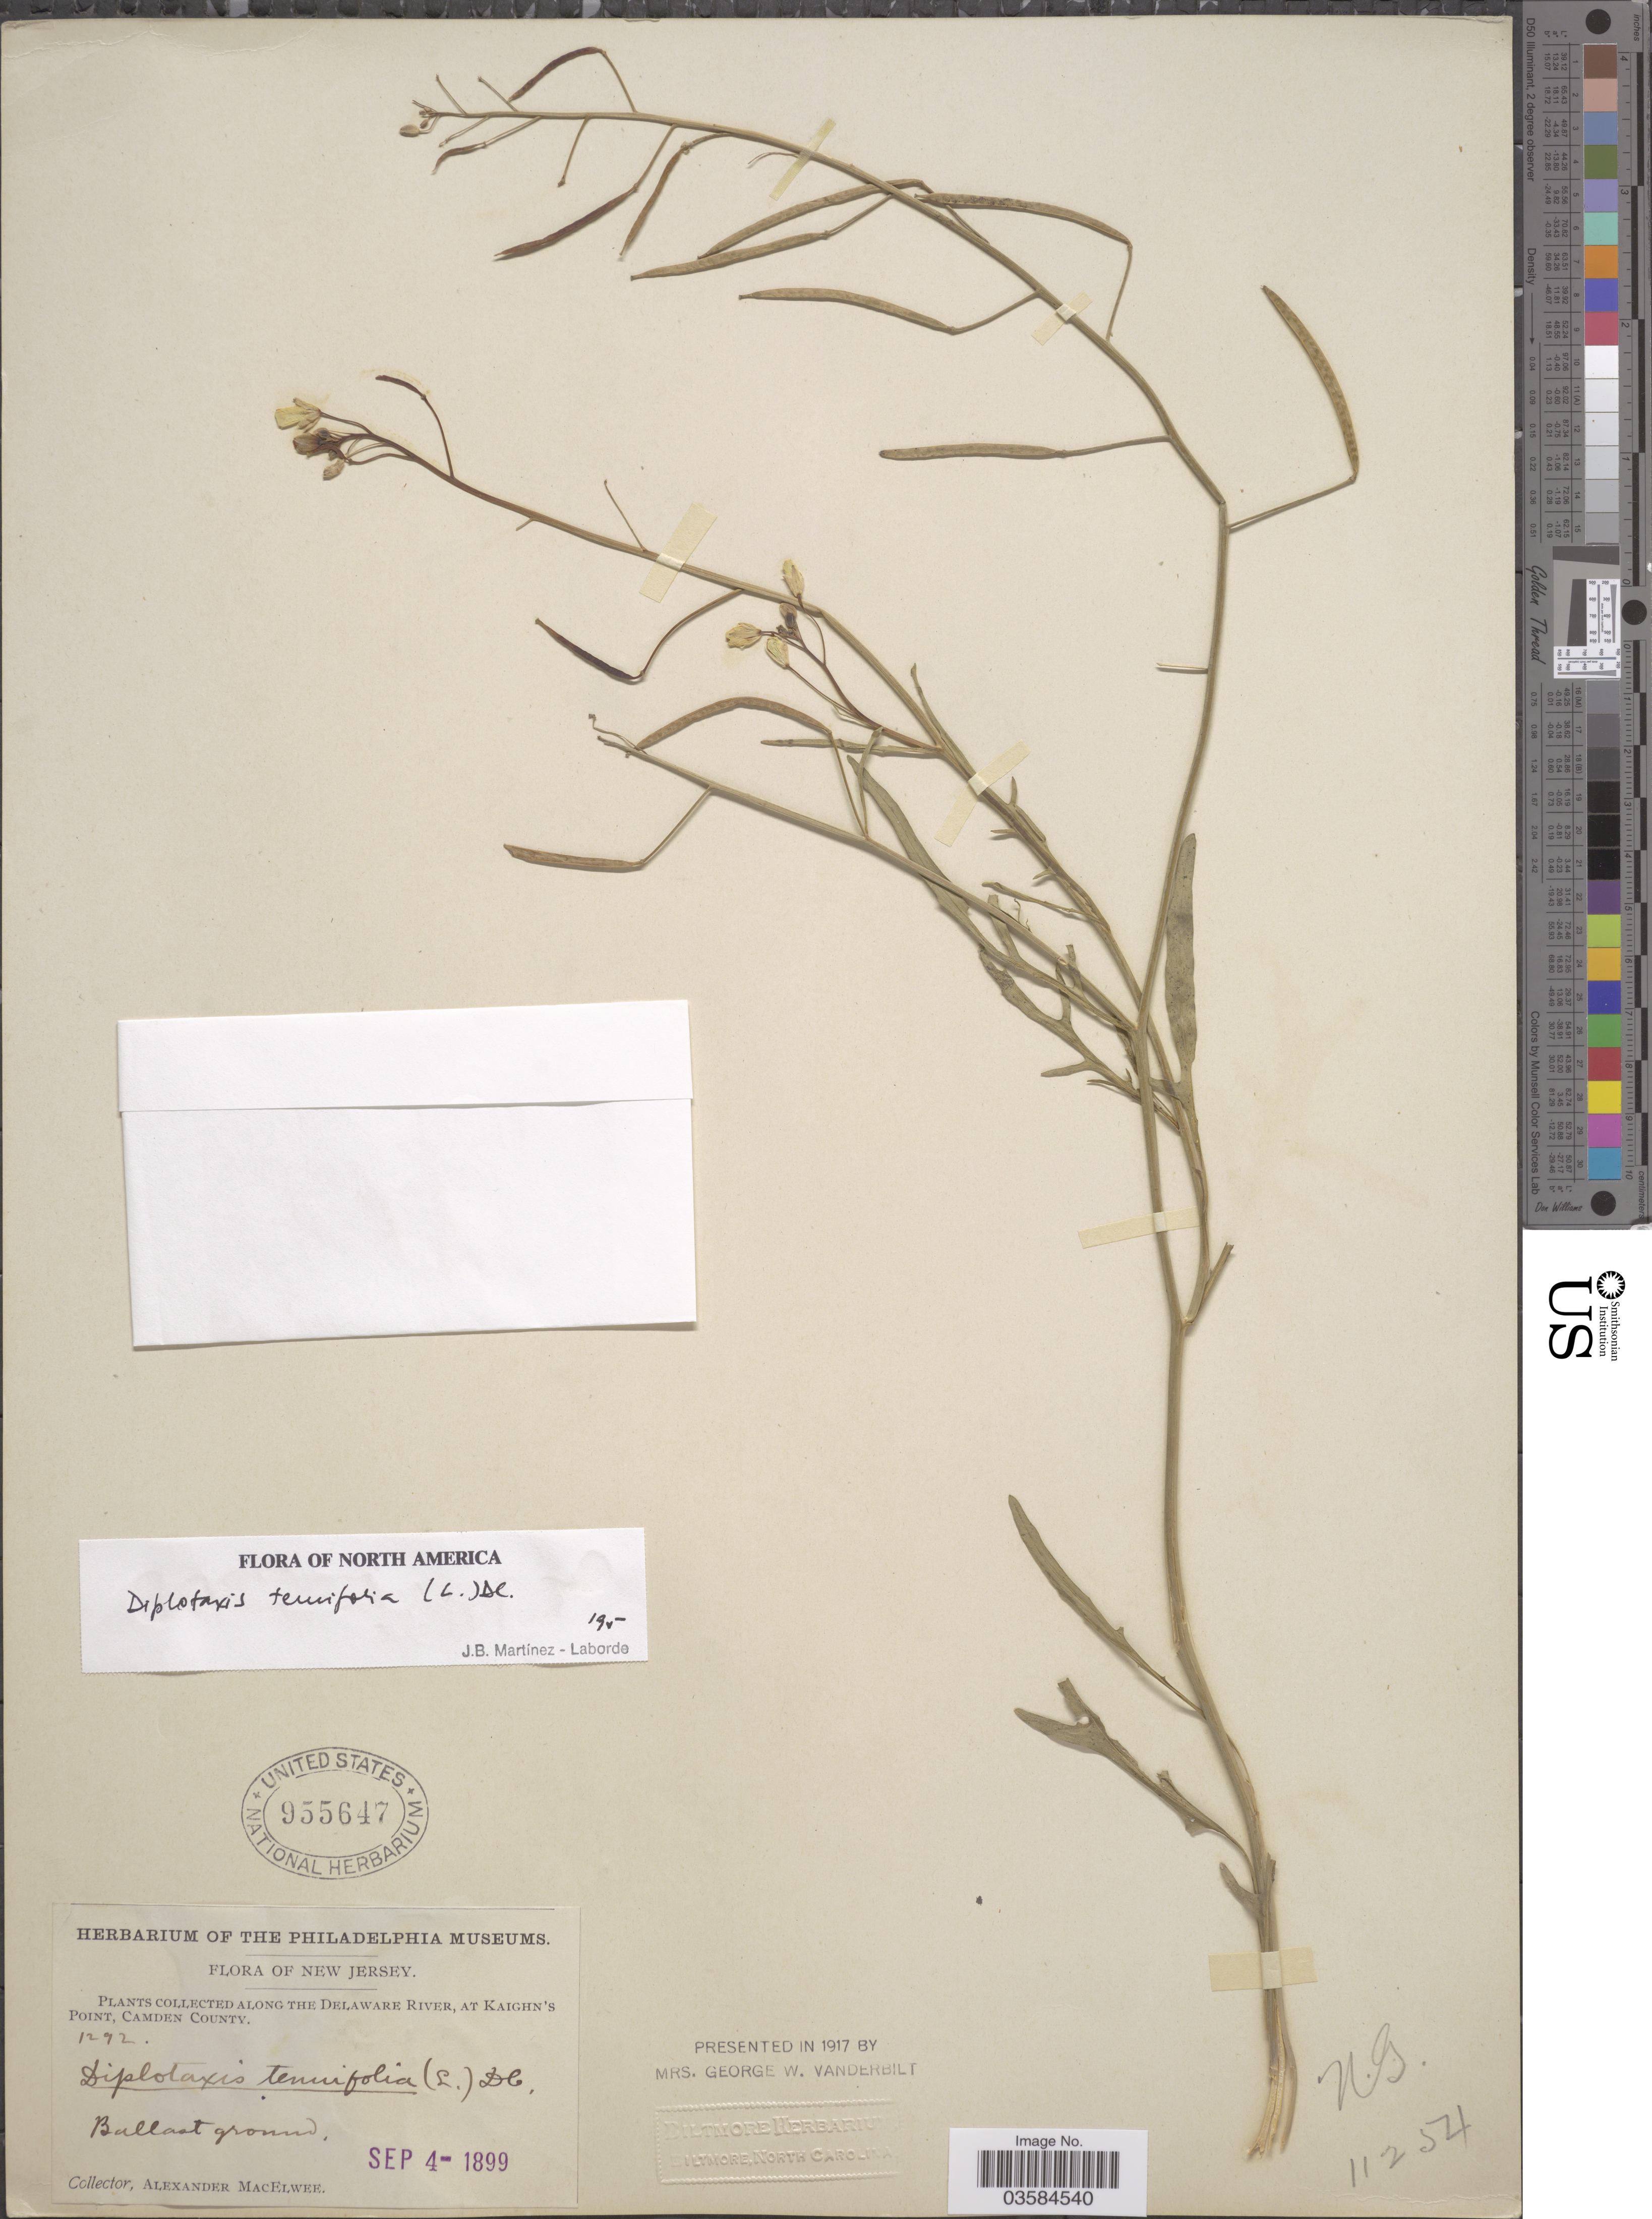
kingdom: Plantae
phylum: Tracheophyta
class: Magnoliopsida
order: Brassicales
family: Brassicaceae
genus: Diplotaxis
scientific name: Diplotaxis tenuifolia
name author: (L.) DC.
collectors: A. MacElwee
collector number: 1292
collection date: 1899-09-04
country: United States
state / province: New Jersey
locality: Along the Delaware River, at Kaighn's Point, Camden County.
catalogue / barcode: US 955647